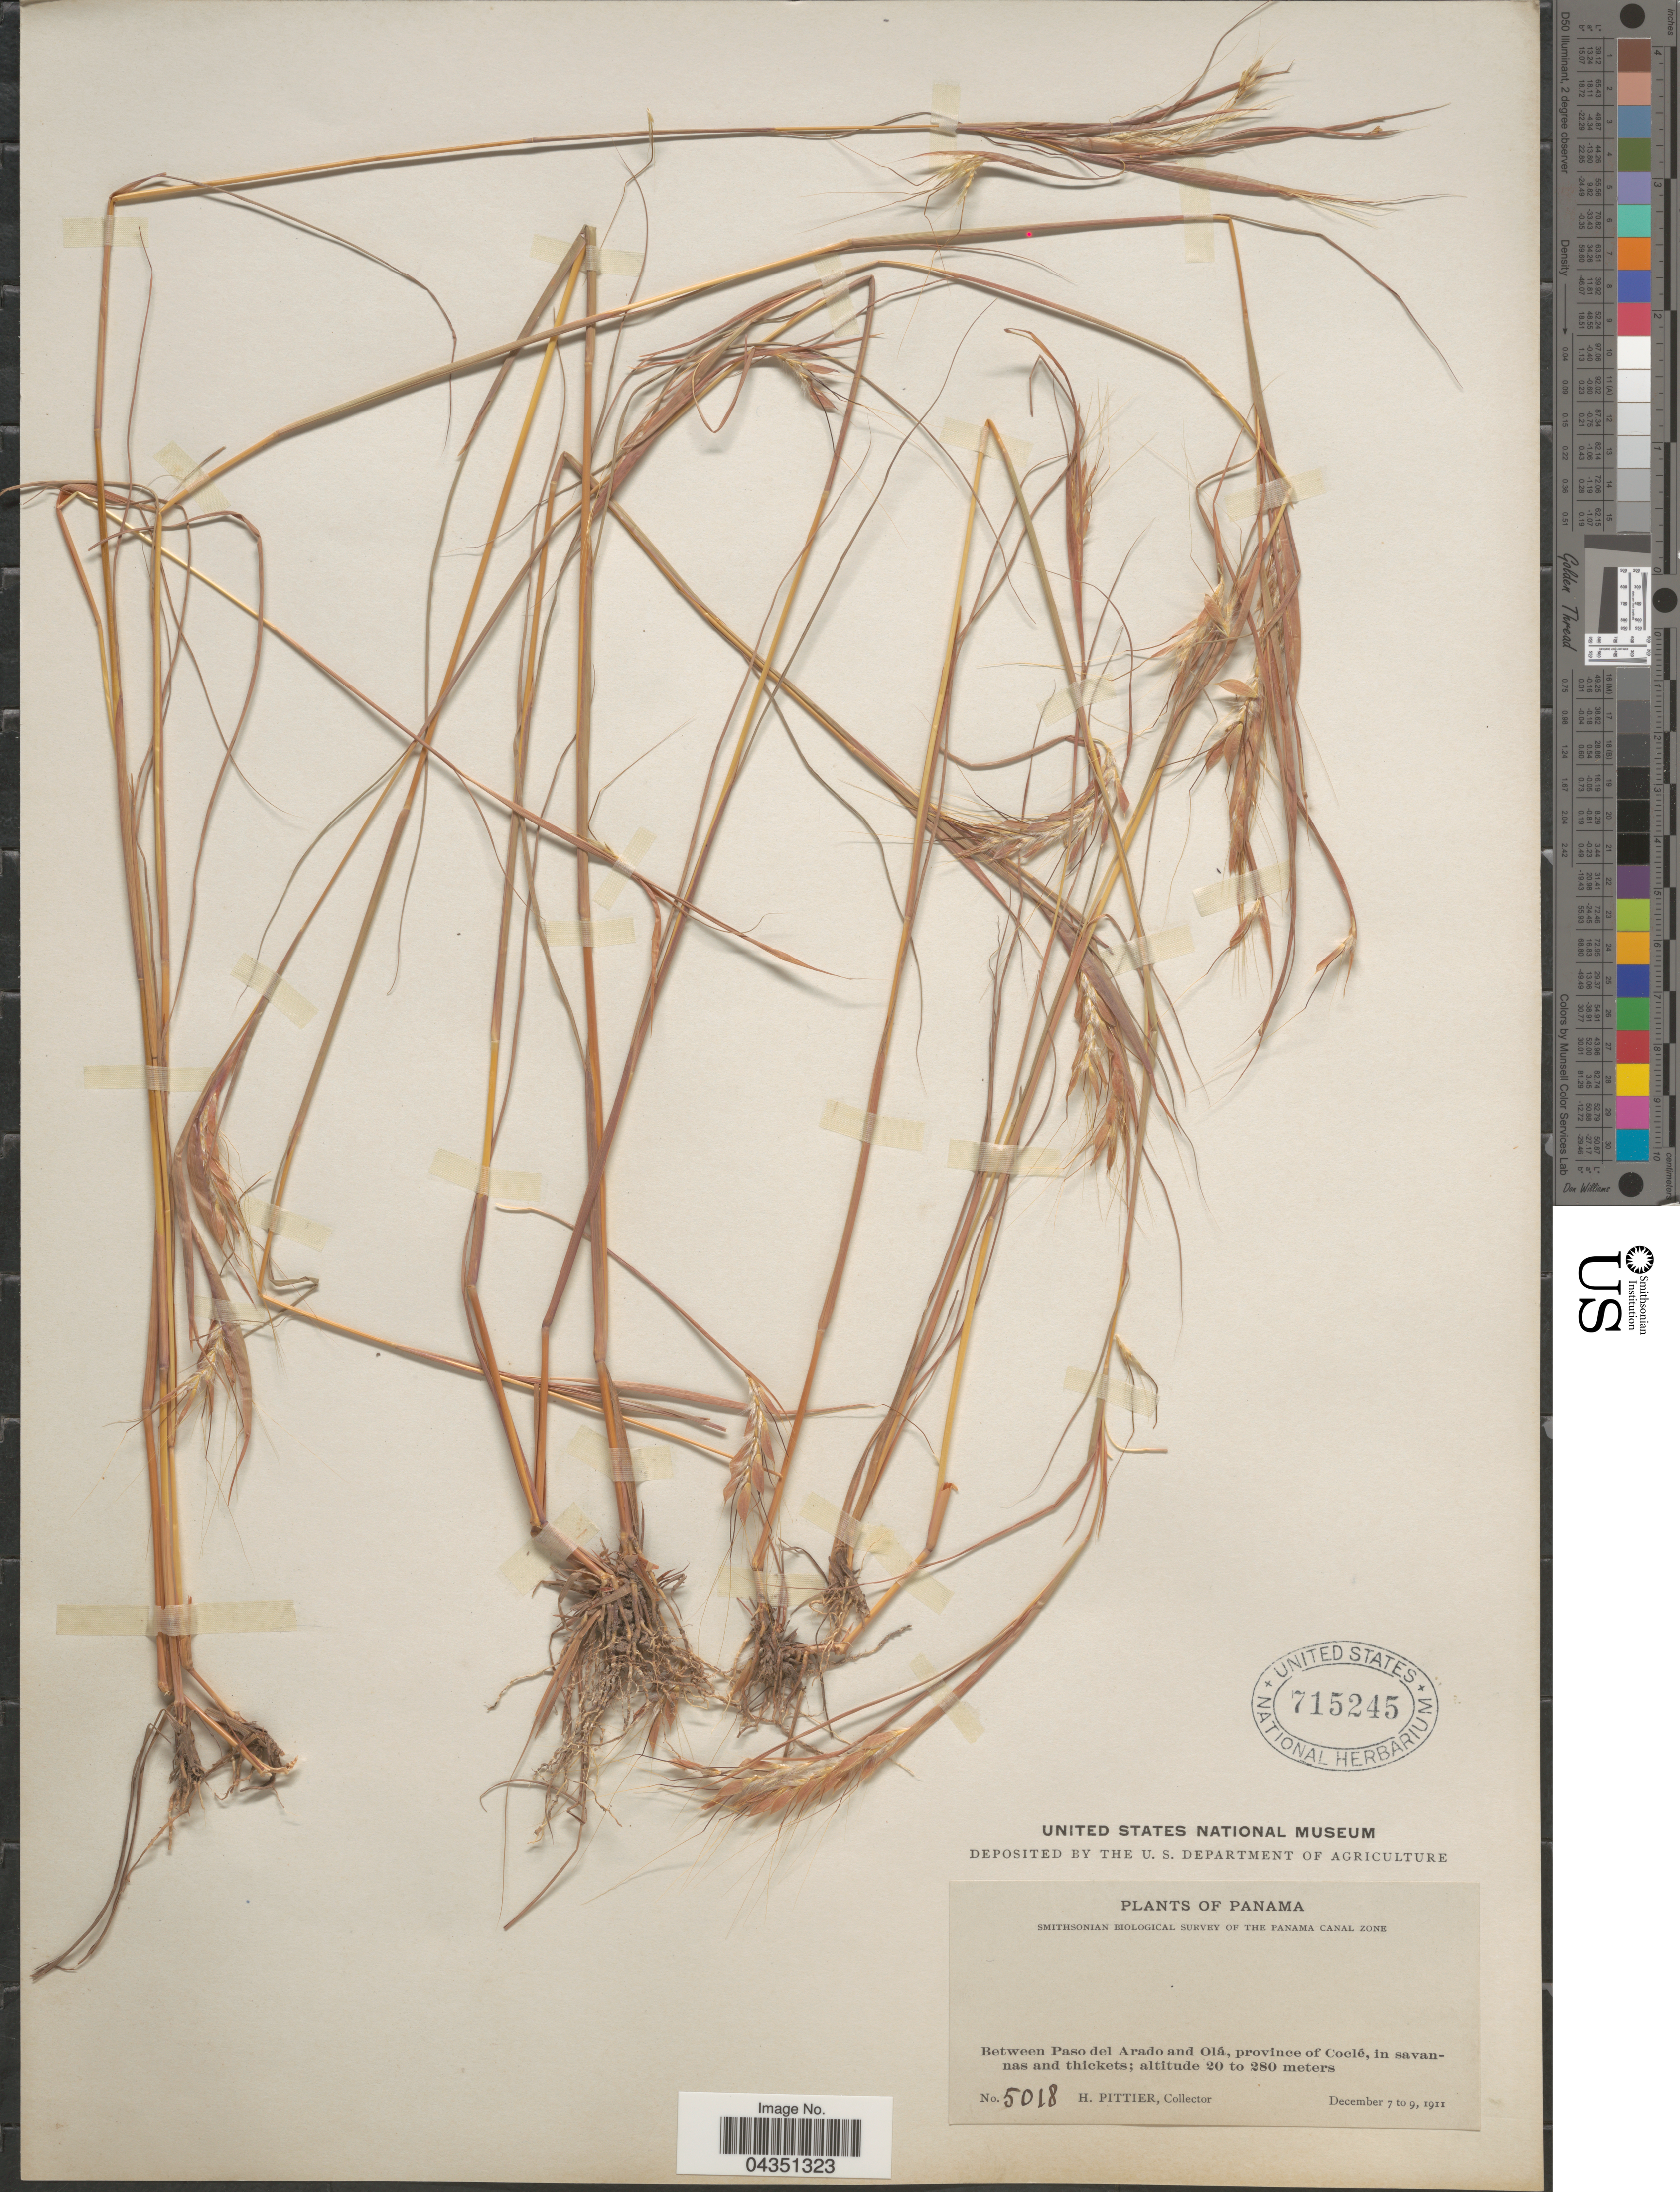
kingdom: Plantae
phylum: Tracheophyta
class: Liliopsida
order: Poales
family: Poaceae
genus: Diectomis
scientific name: Diectomis fastigiata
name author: (Sw.) P. Beauv.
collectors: H. F. Pittier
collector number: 5018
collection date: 1911-12-07/1911-12-09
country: Panama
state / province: Cocle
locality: Smithsonian Biological Survey of the Panama Canal Zone. Between Paso del Arado and Olá; in savannas and thickets.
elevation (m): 20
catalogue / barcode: US 715245